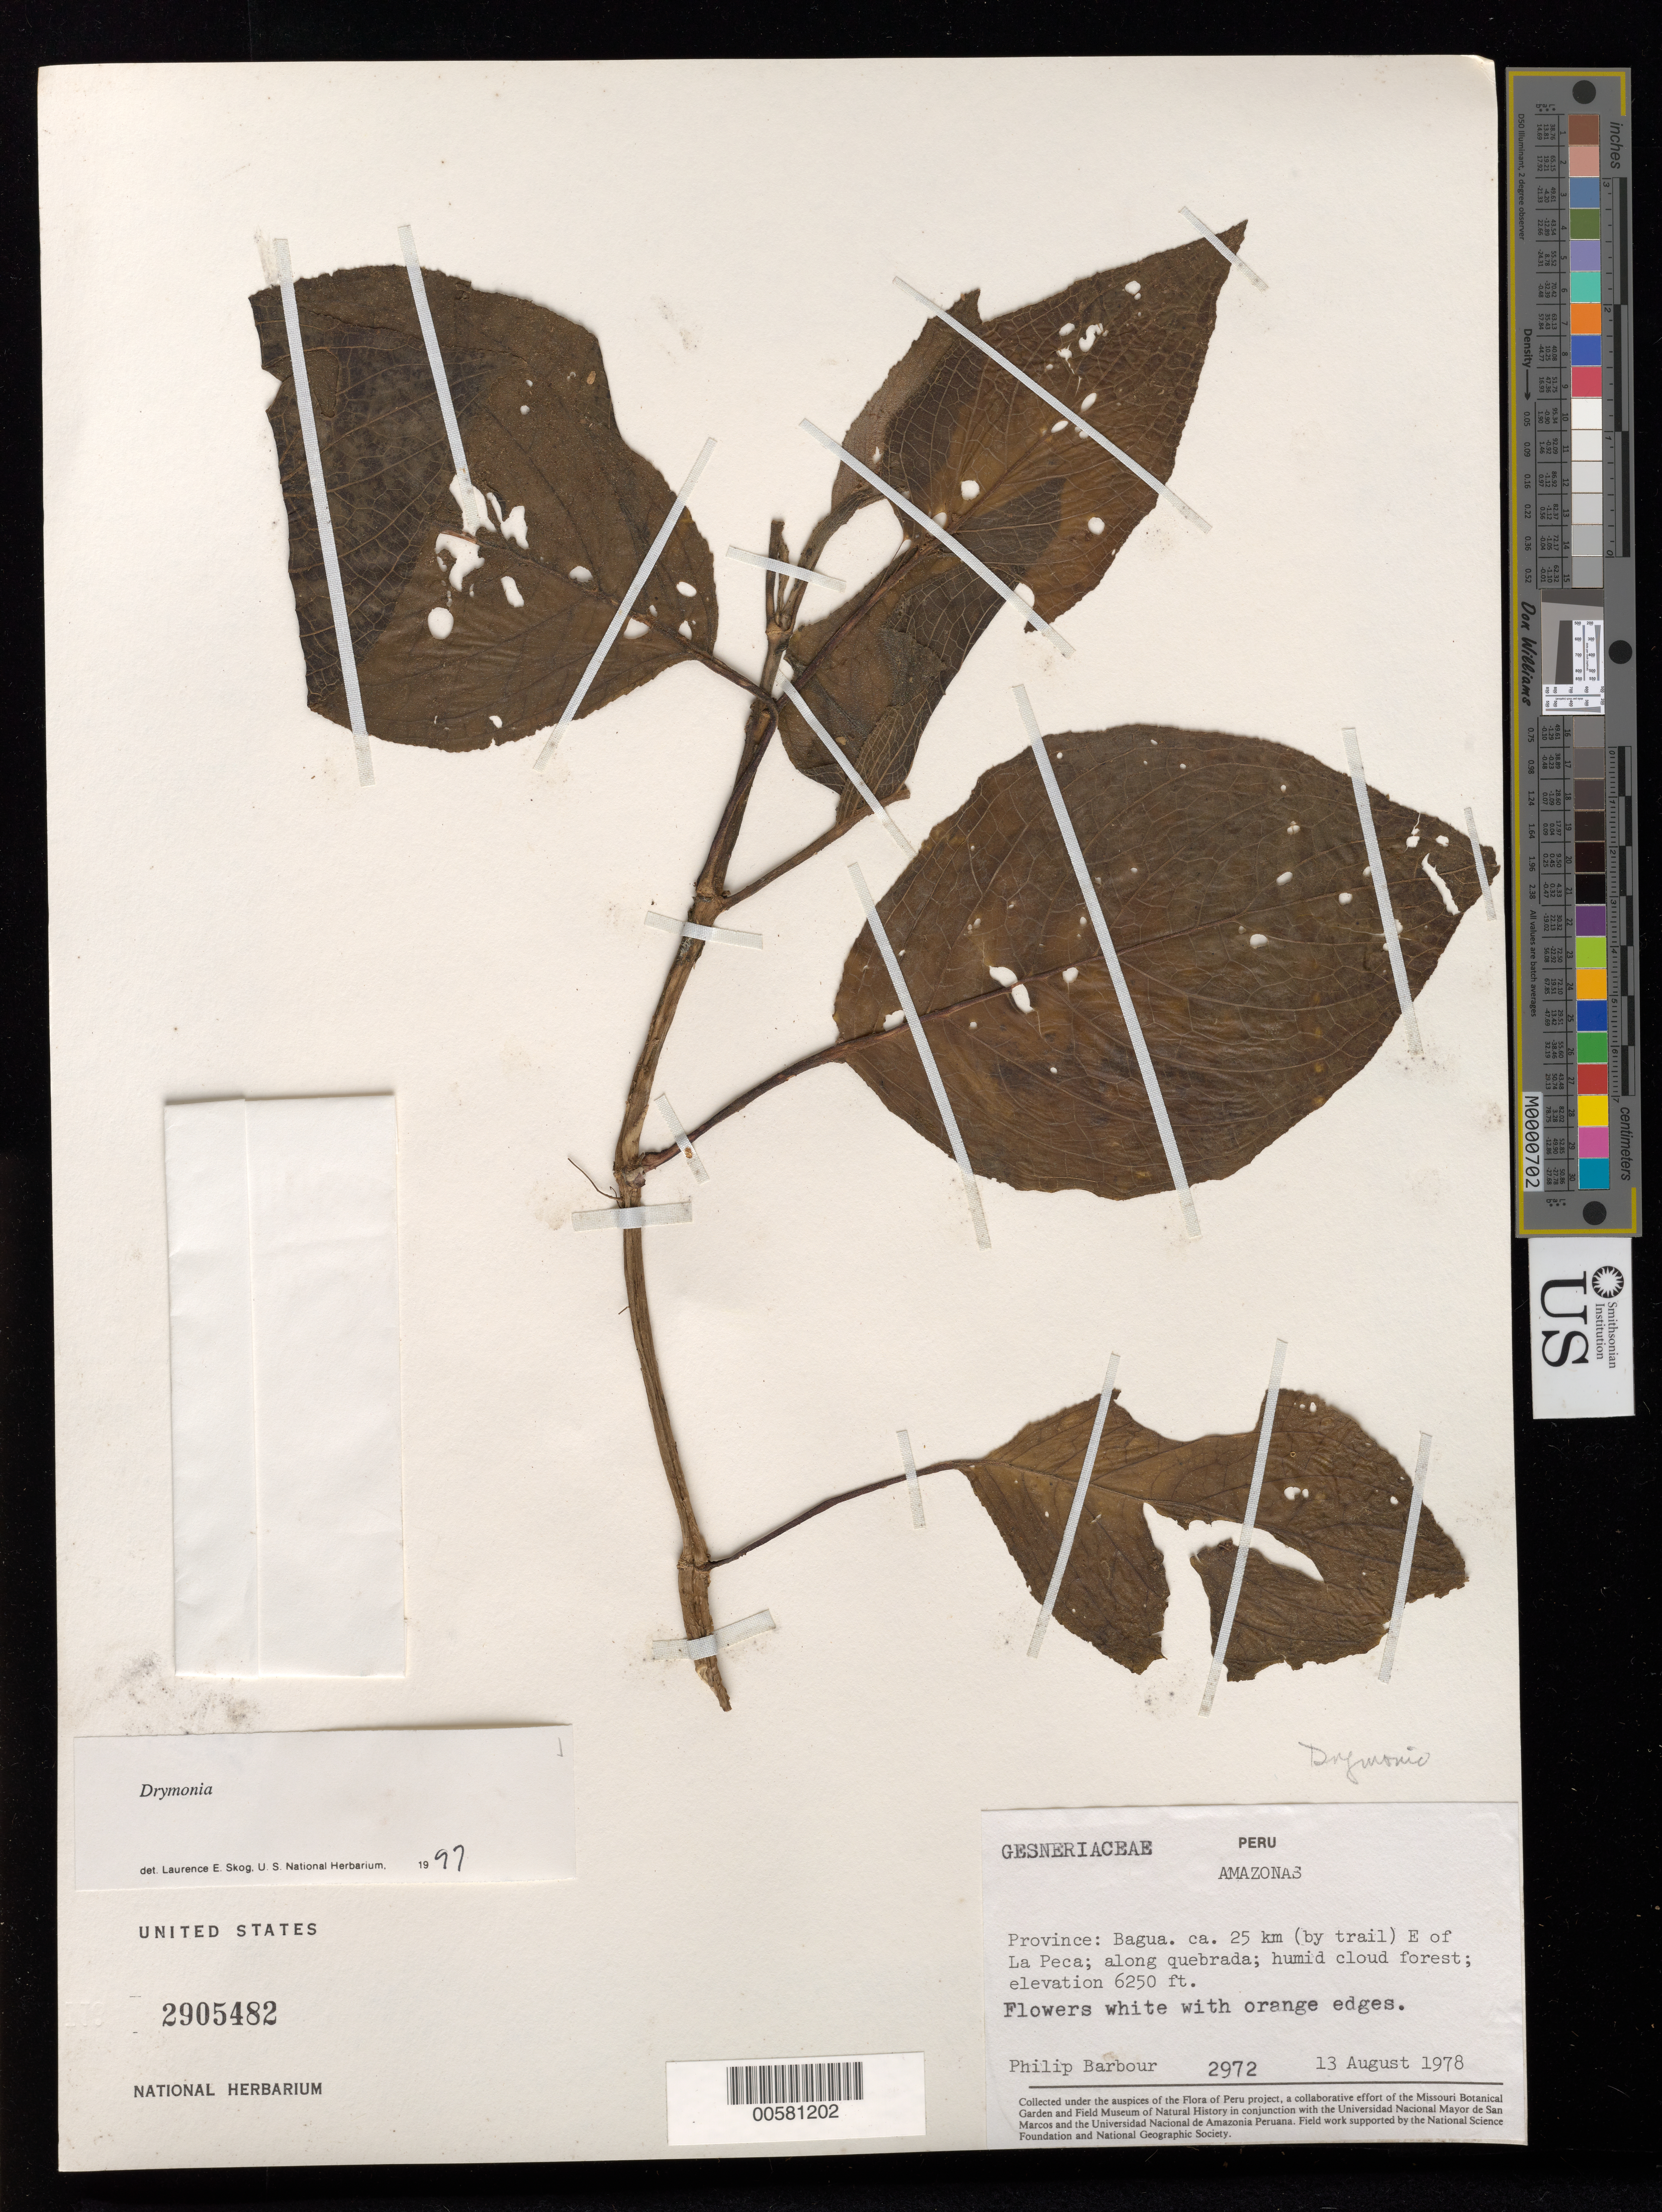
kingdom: Plantae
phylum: Tracheophyta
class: Magnoliopsida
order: Lamiales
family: Gesneriaceae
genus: Drymonia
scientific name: Drymonia sp.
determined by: Skog, Laurence E.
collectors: P. Barbour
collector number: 2972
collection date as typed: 13 Aug 1978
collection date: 1978-08-13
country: Peru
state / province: Amazonas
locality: Prov. Bagua; ca. 25 km (by trail) E of La Peca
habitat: Along quebrada; humid cloud forest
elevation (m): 1905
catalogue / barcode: US 2905482